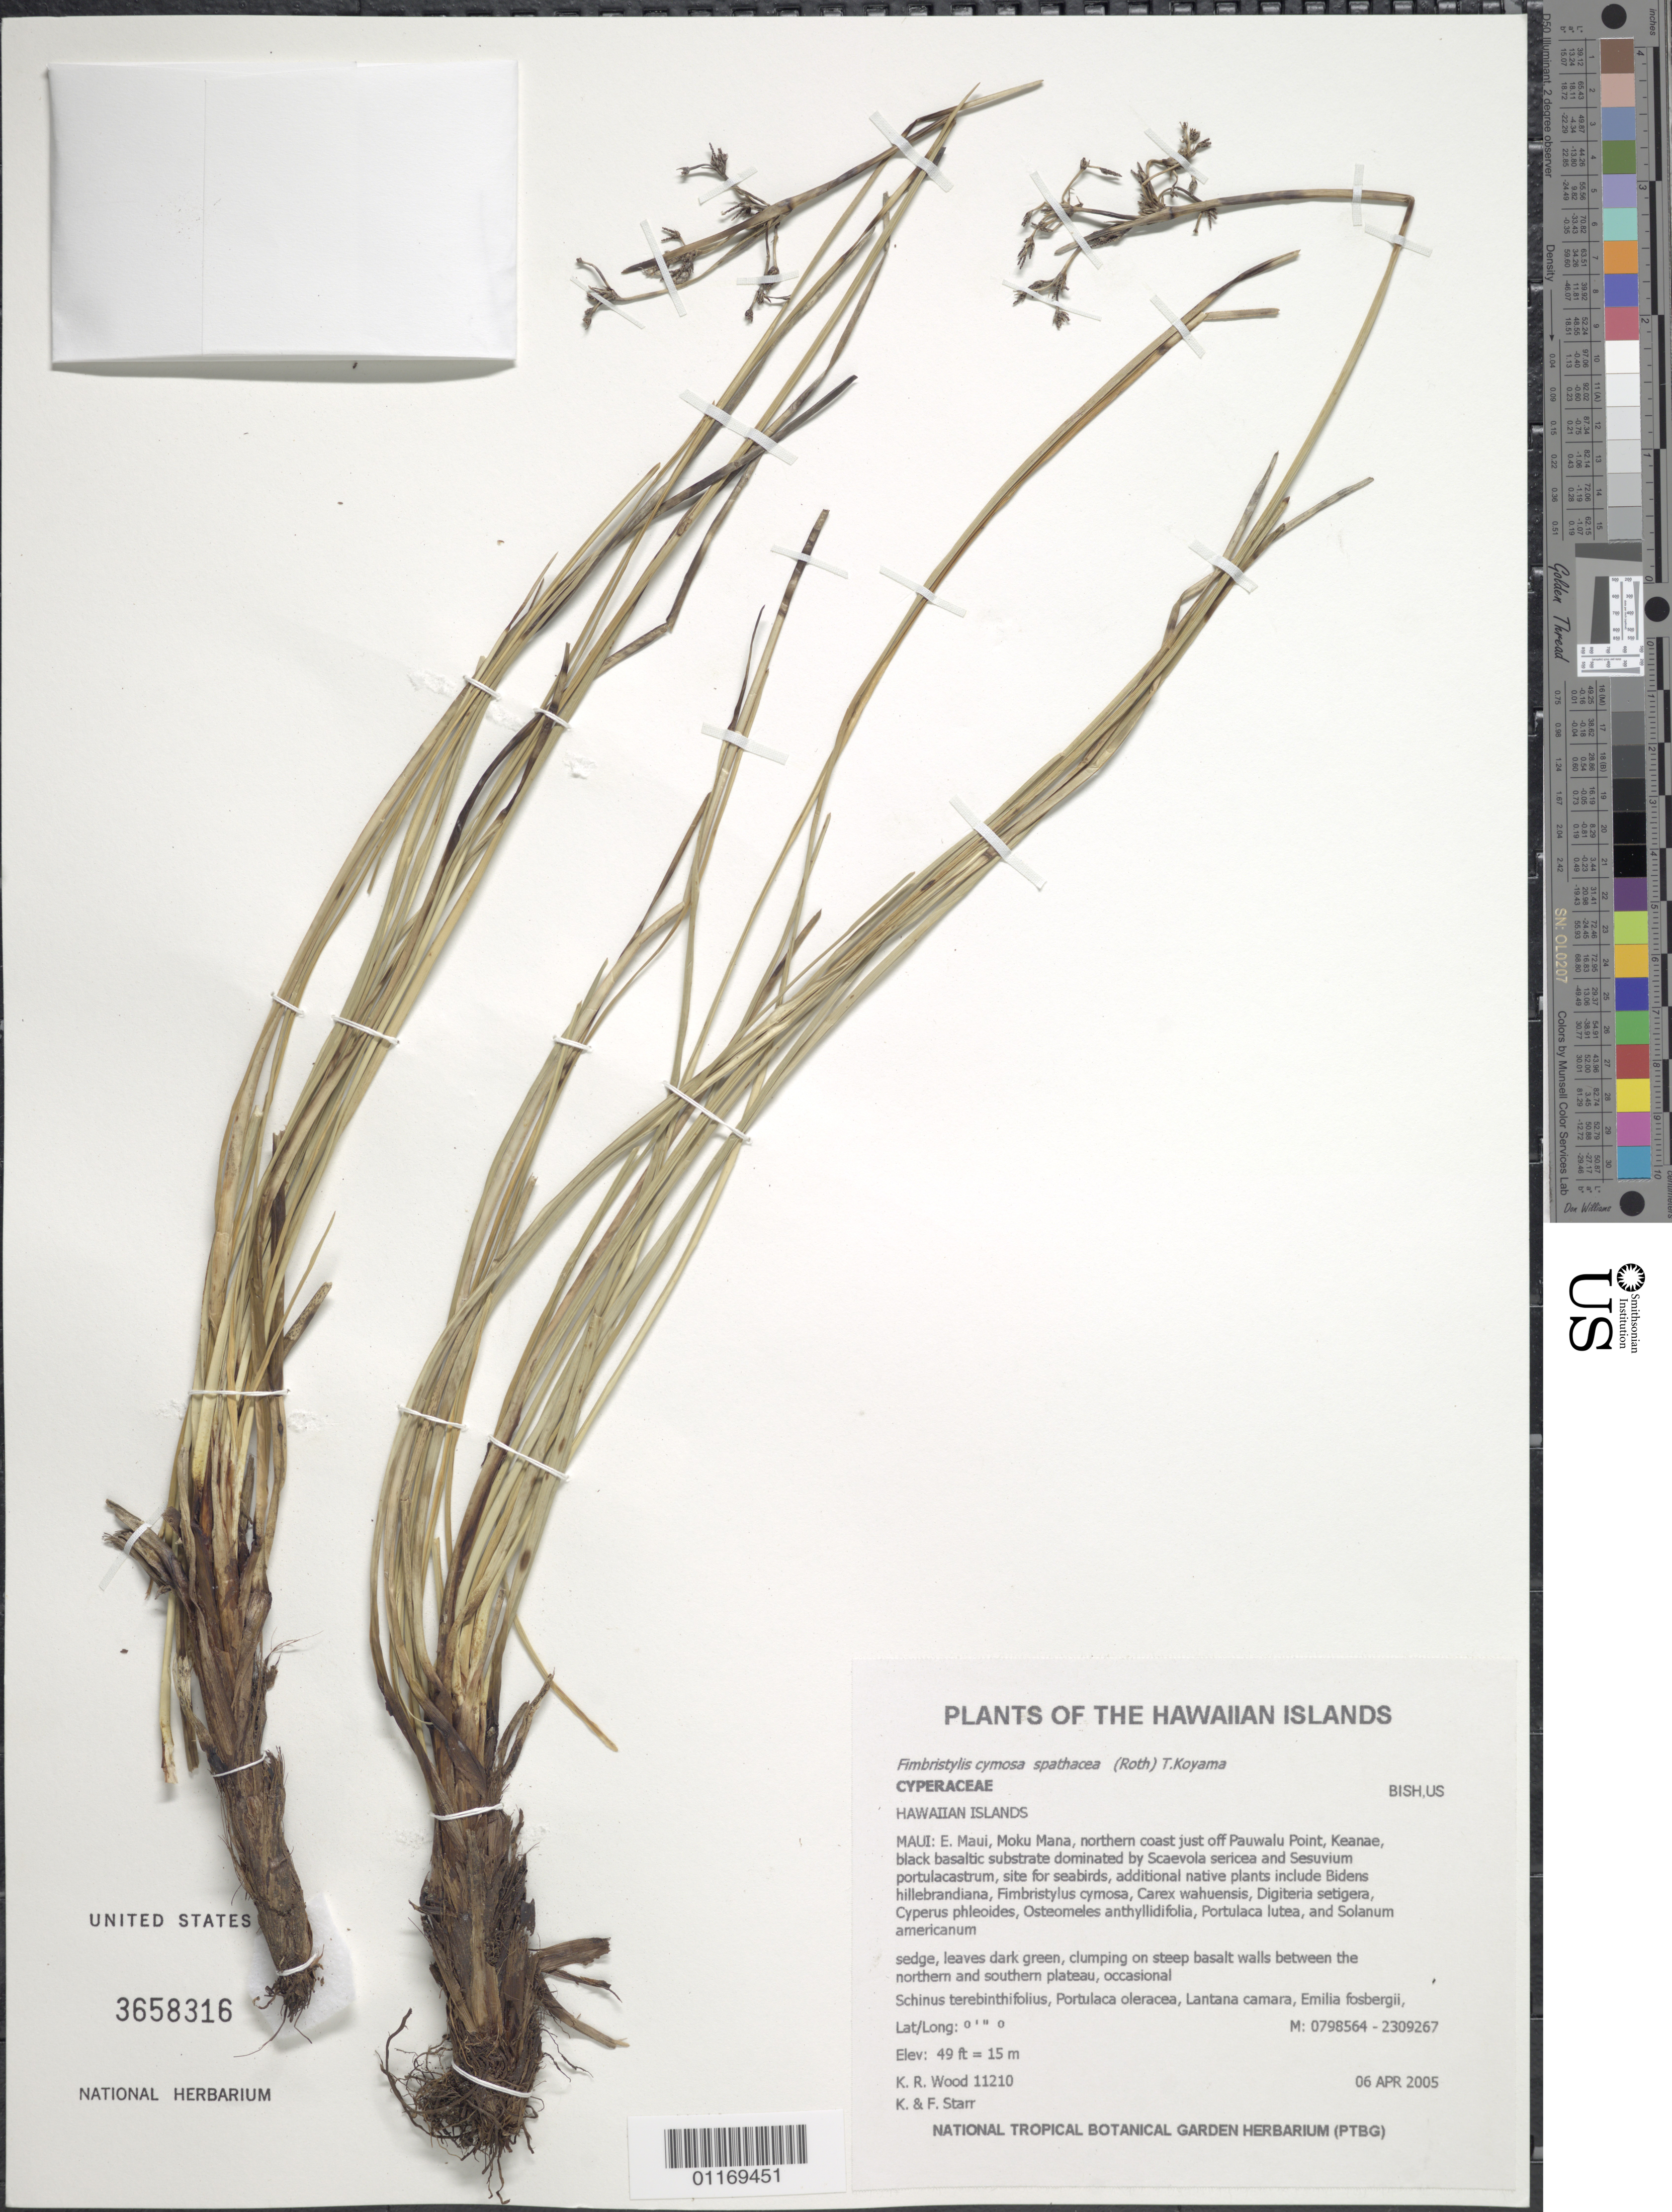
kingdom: Plantae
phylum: Tracheophyta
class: Liliopsida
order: Poales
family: Cyperaceae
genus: Fimbristylis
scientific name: Fimbristylis cymosa subsp. spathacea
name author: (Roth) T. Koyama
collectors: K. R. Wood, F. Starr & K. Starr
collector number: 11210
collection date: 2005-04-06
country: United States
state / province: Hawaii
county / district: Maui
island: Maui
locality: E. Maui, Moku Mana, northern coast just off Pauwalu Point, Keanae.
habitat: Black basaltic substrate.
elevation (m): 15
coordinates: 0798564, 2309267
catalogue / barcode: US 3658316